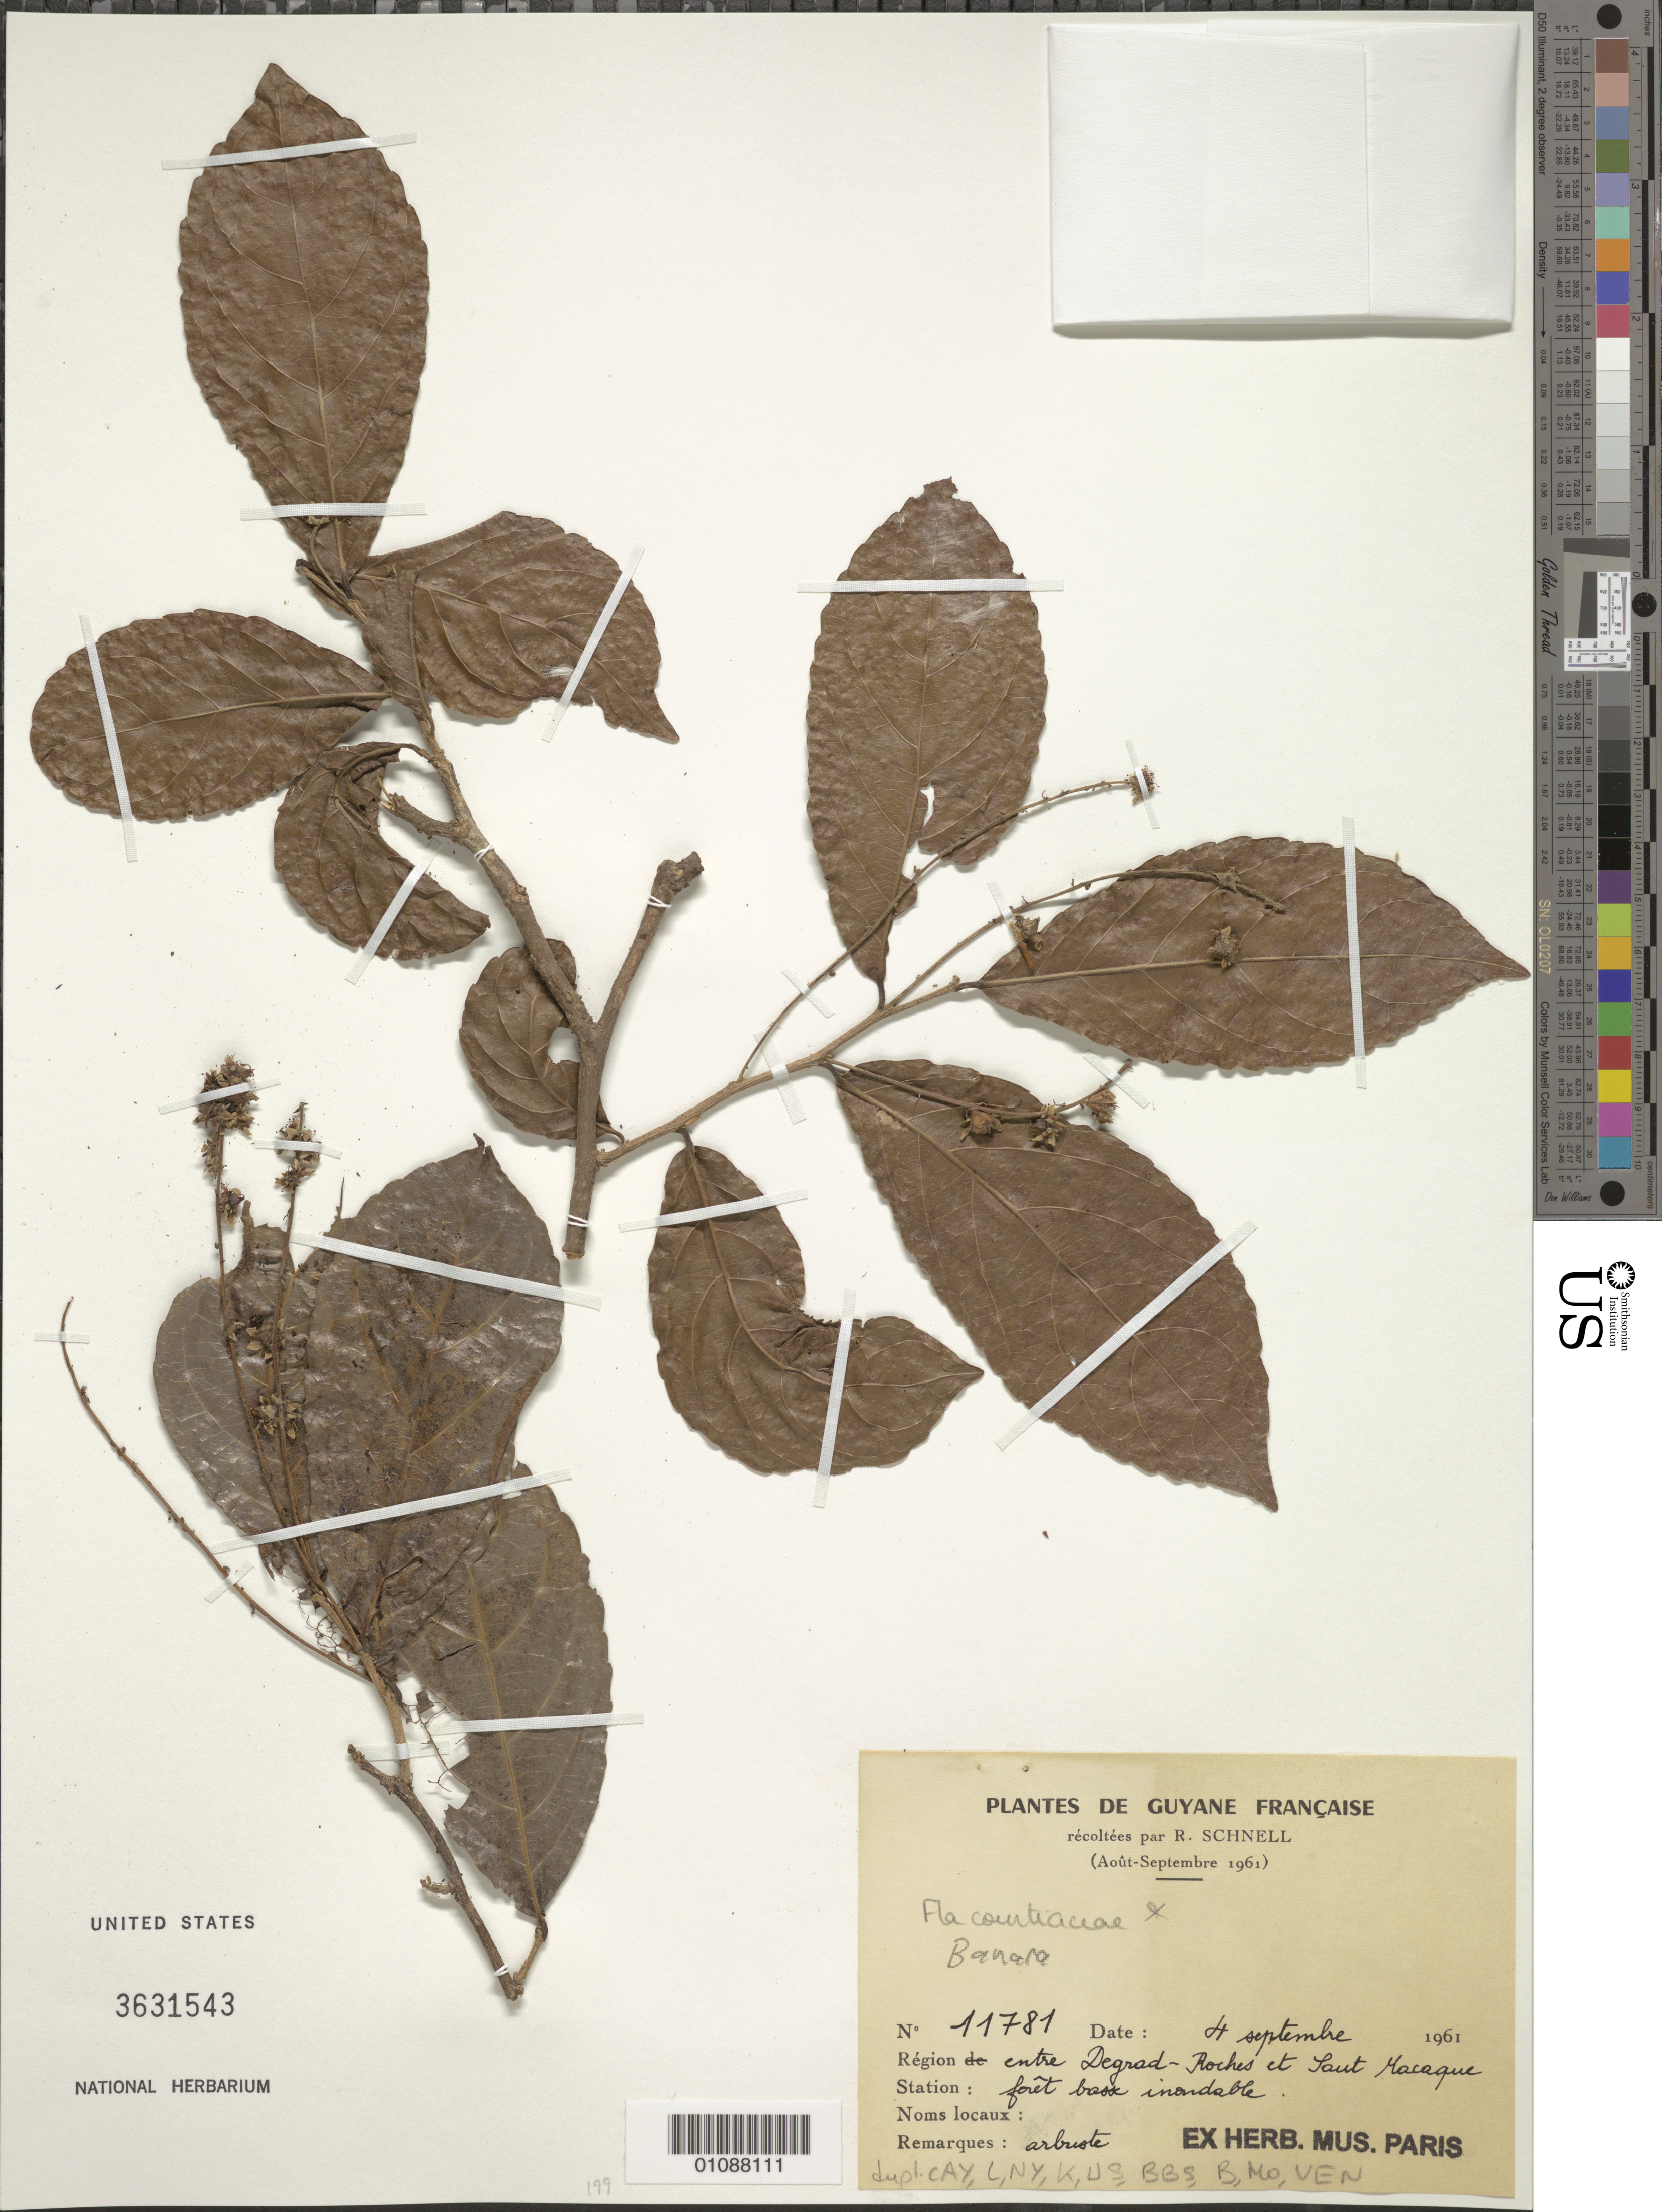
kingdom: Plantae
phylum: Tracheophyta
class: Magnoliopsida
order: Malpighiales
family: Salicaceae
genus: Banara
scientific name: Banara sp.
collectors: R. A. Schnell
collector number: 11781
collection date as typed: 4-Sep-61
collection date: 1961-09-04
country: French Guiana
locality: Degrad-Roches, between it and Saut Macaque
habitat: Foret basse inondable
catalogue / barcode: US 3631543